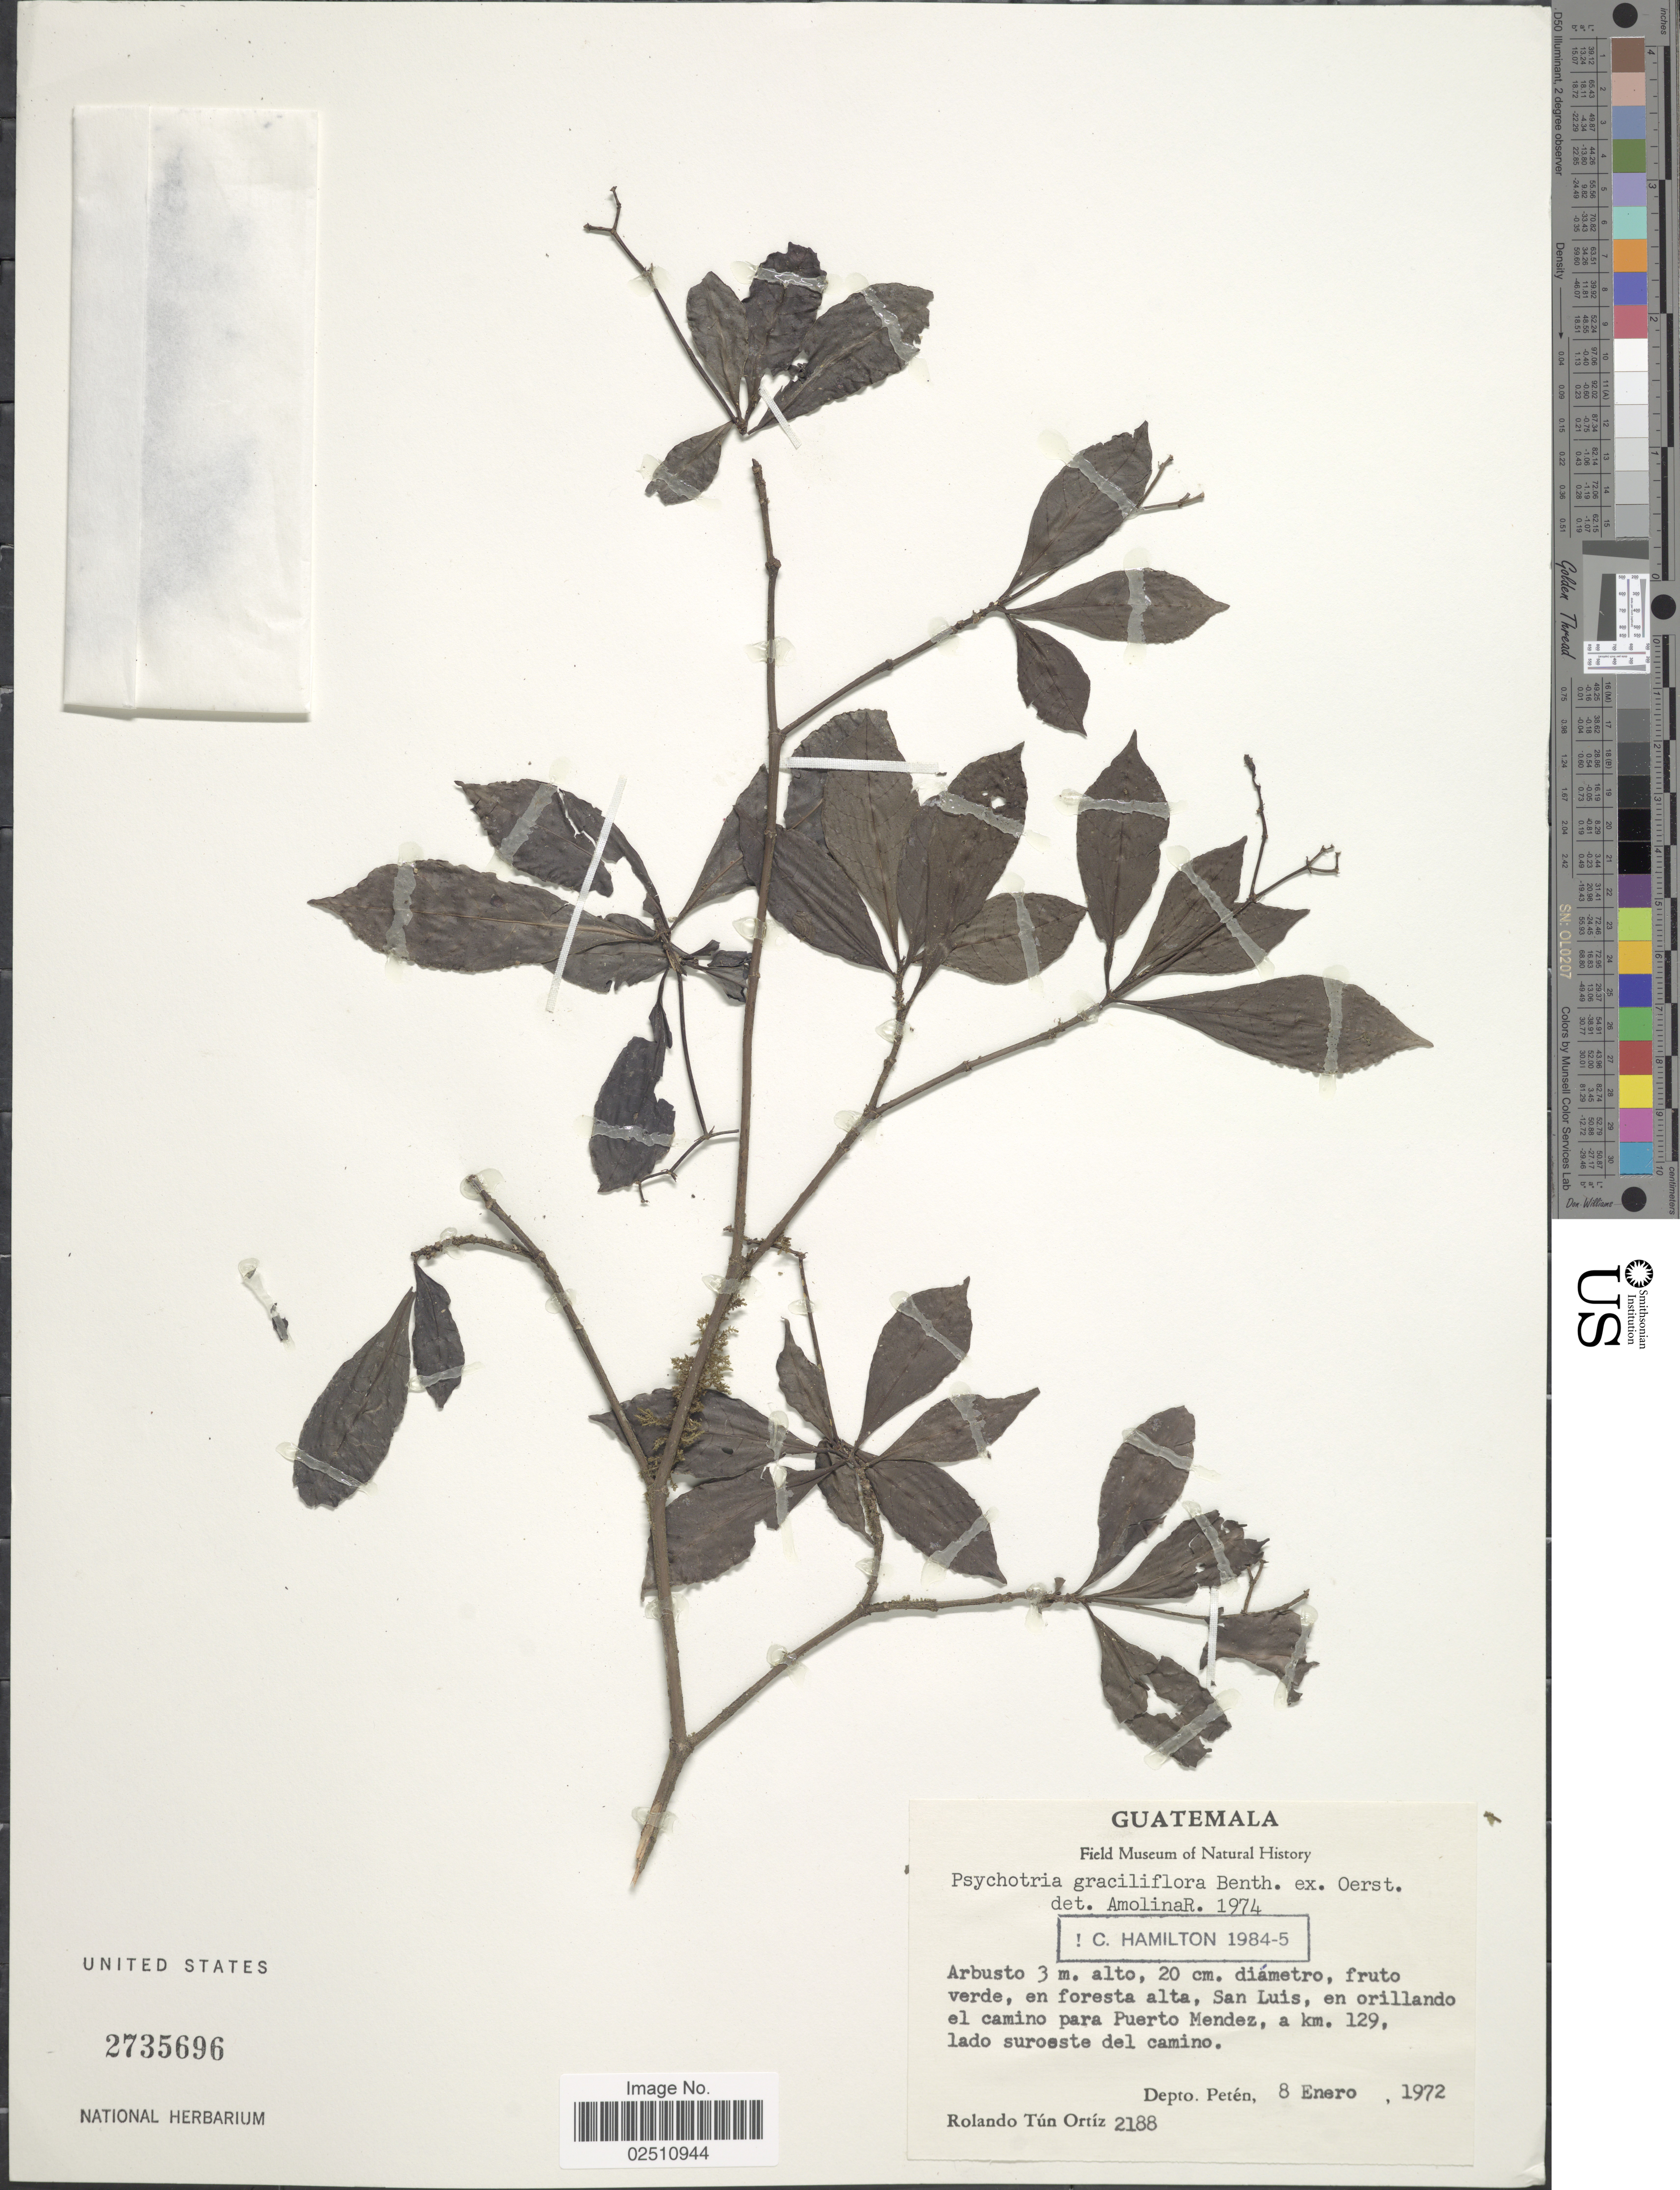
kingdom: Plantae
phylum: Tracheophyta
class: Magnoliopsida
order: Gentianales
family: Rubiaceae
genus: Psychotria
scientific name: Psychotria graciliflora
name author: Benth.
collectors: R. T. Ortíz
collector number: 2188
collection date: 1972-01-08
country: Guatemala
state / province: El Petén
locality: En foresta ata, San Luis, en orillando el camino para Puerto Mendez, a km. 129, lado suroeste del camino, Depto. Peten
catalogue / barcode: US 2735696